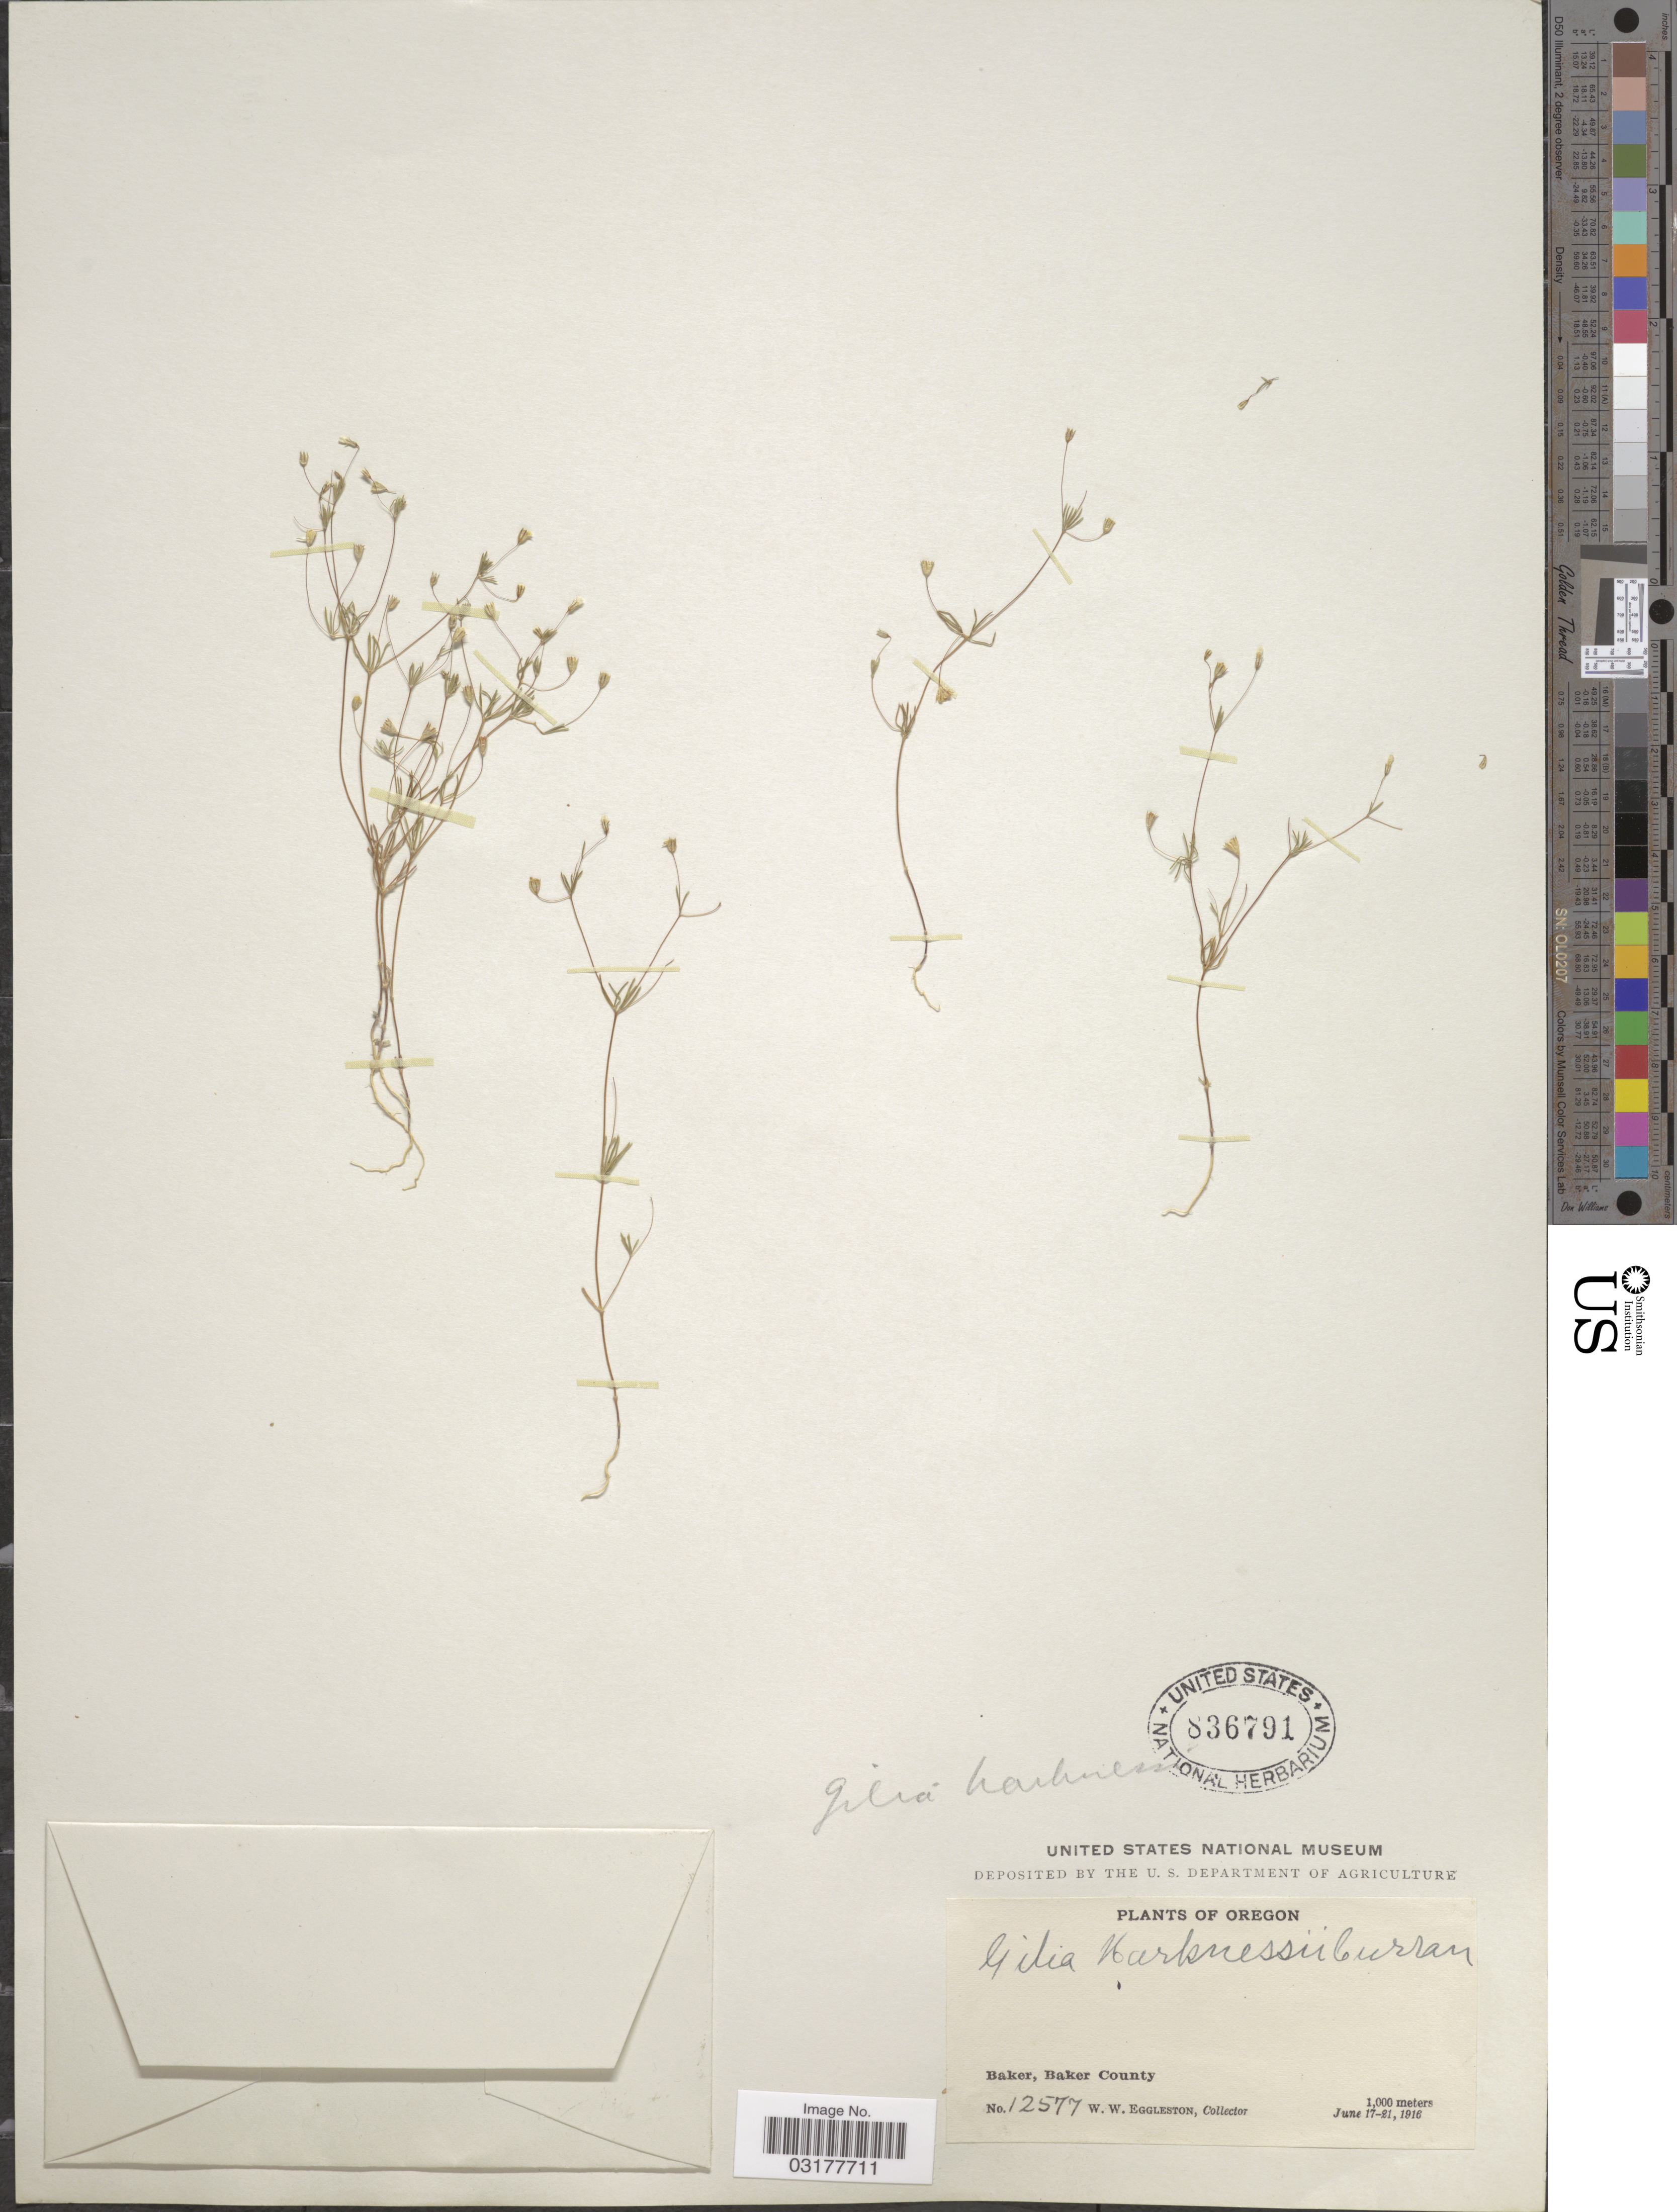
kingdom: Plantae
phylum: Tracheophyta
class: Magnoliopsida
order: Ericales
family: Polemoniaceae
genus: Leptosiphon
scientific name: Leptosiphon septentrionalis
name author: (H. Mason) J.M. Porter & L.A. Johnson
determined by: Strong, Mark T., (BOT), Smithsonian Institution - National Museum of Natural History (UNITED STATES)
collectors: W. W. Eggleston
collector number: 12577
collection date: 1916-06-17/1916-06-21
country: United States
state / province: Oregon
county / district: Baker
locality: Baker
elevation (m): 1000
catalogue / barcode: US 836791